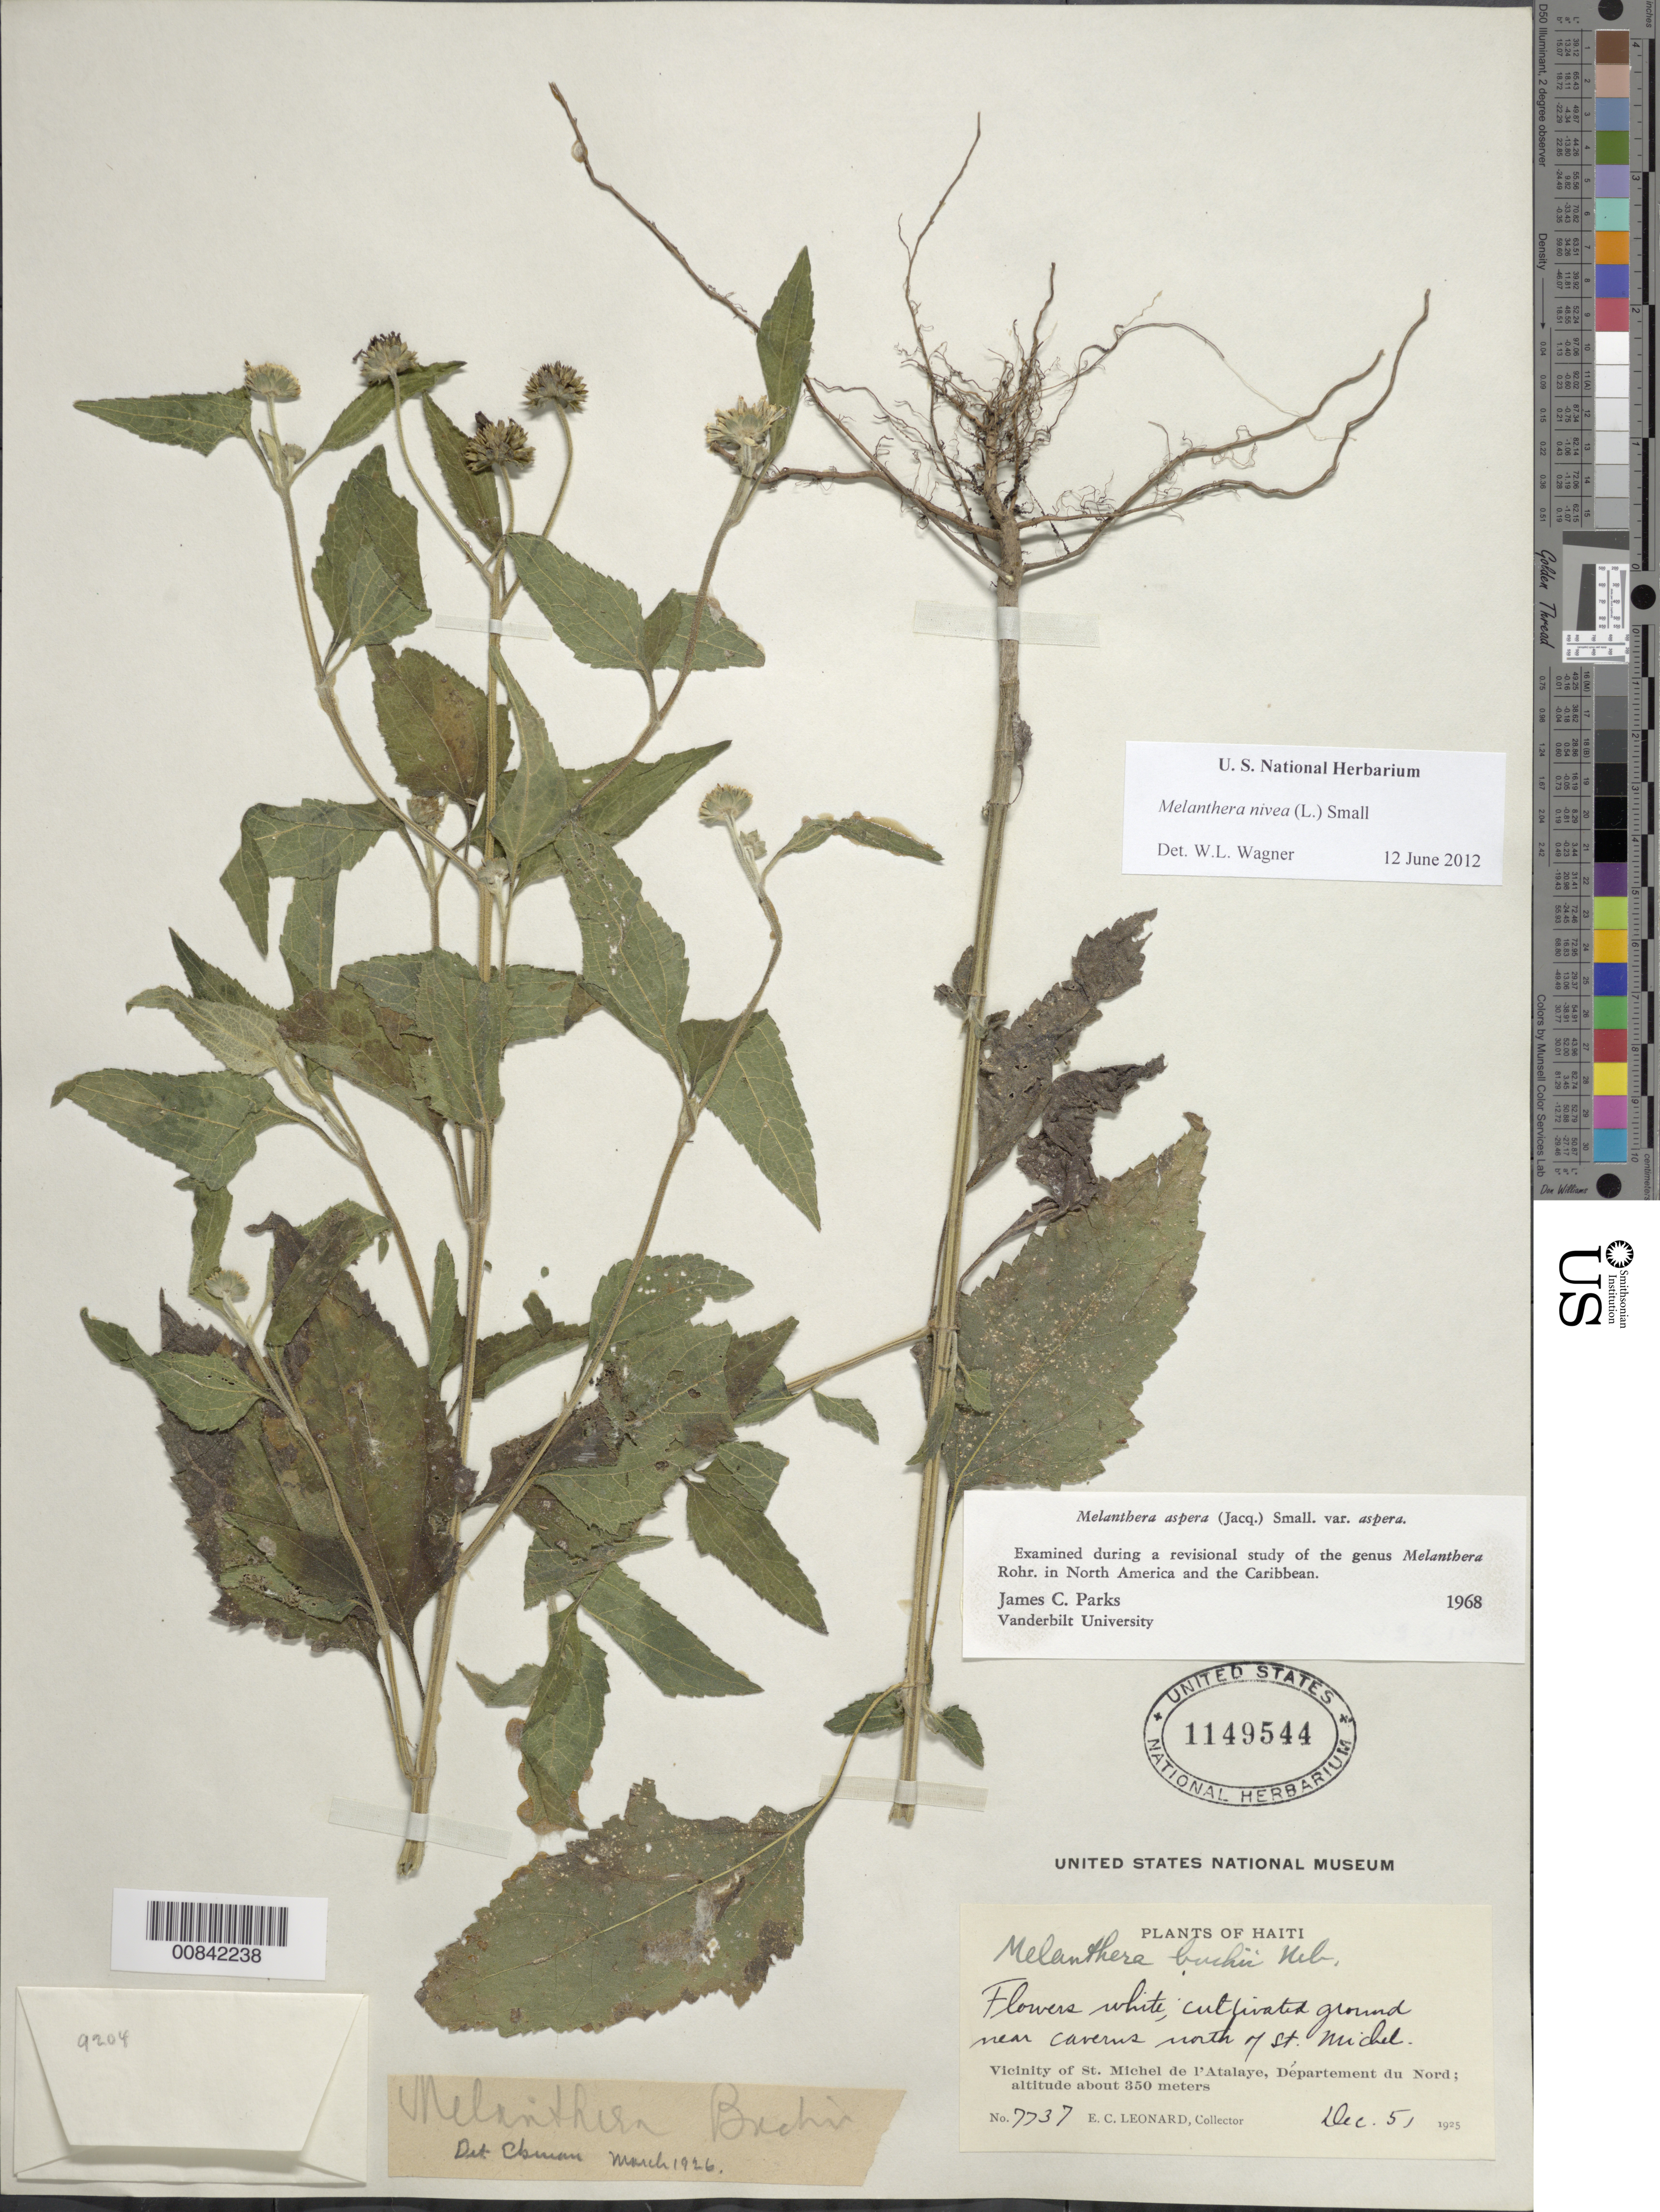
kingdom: Plantae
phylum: Tracheophyta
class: Magnoliopsida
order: Asterales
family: Asteraceae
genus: Melanthera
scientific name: Melanthera nivea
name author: (L.) Small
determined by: Parks, J. C.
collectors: E. C. Leonard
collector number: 7737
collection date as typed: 05 Dec 1925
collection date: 1925-12-05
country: Haiti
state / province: Artibonite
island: Hispaniola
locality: Vicinity of St. Michel de l'Atalaye, caverns N of town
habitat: Cultivated grounds near caverns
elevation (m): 350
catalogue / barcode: US 1149544